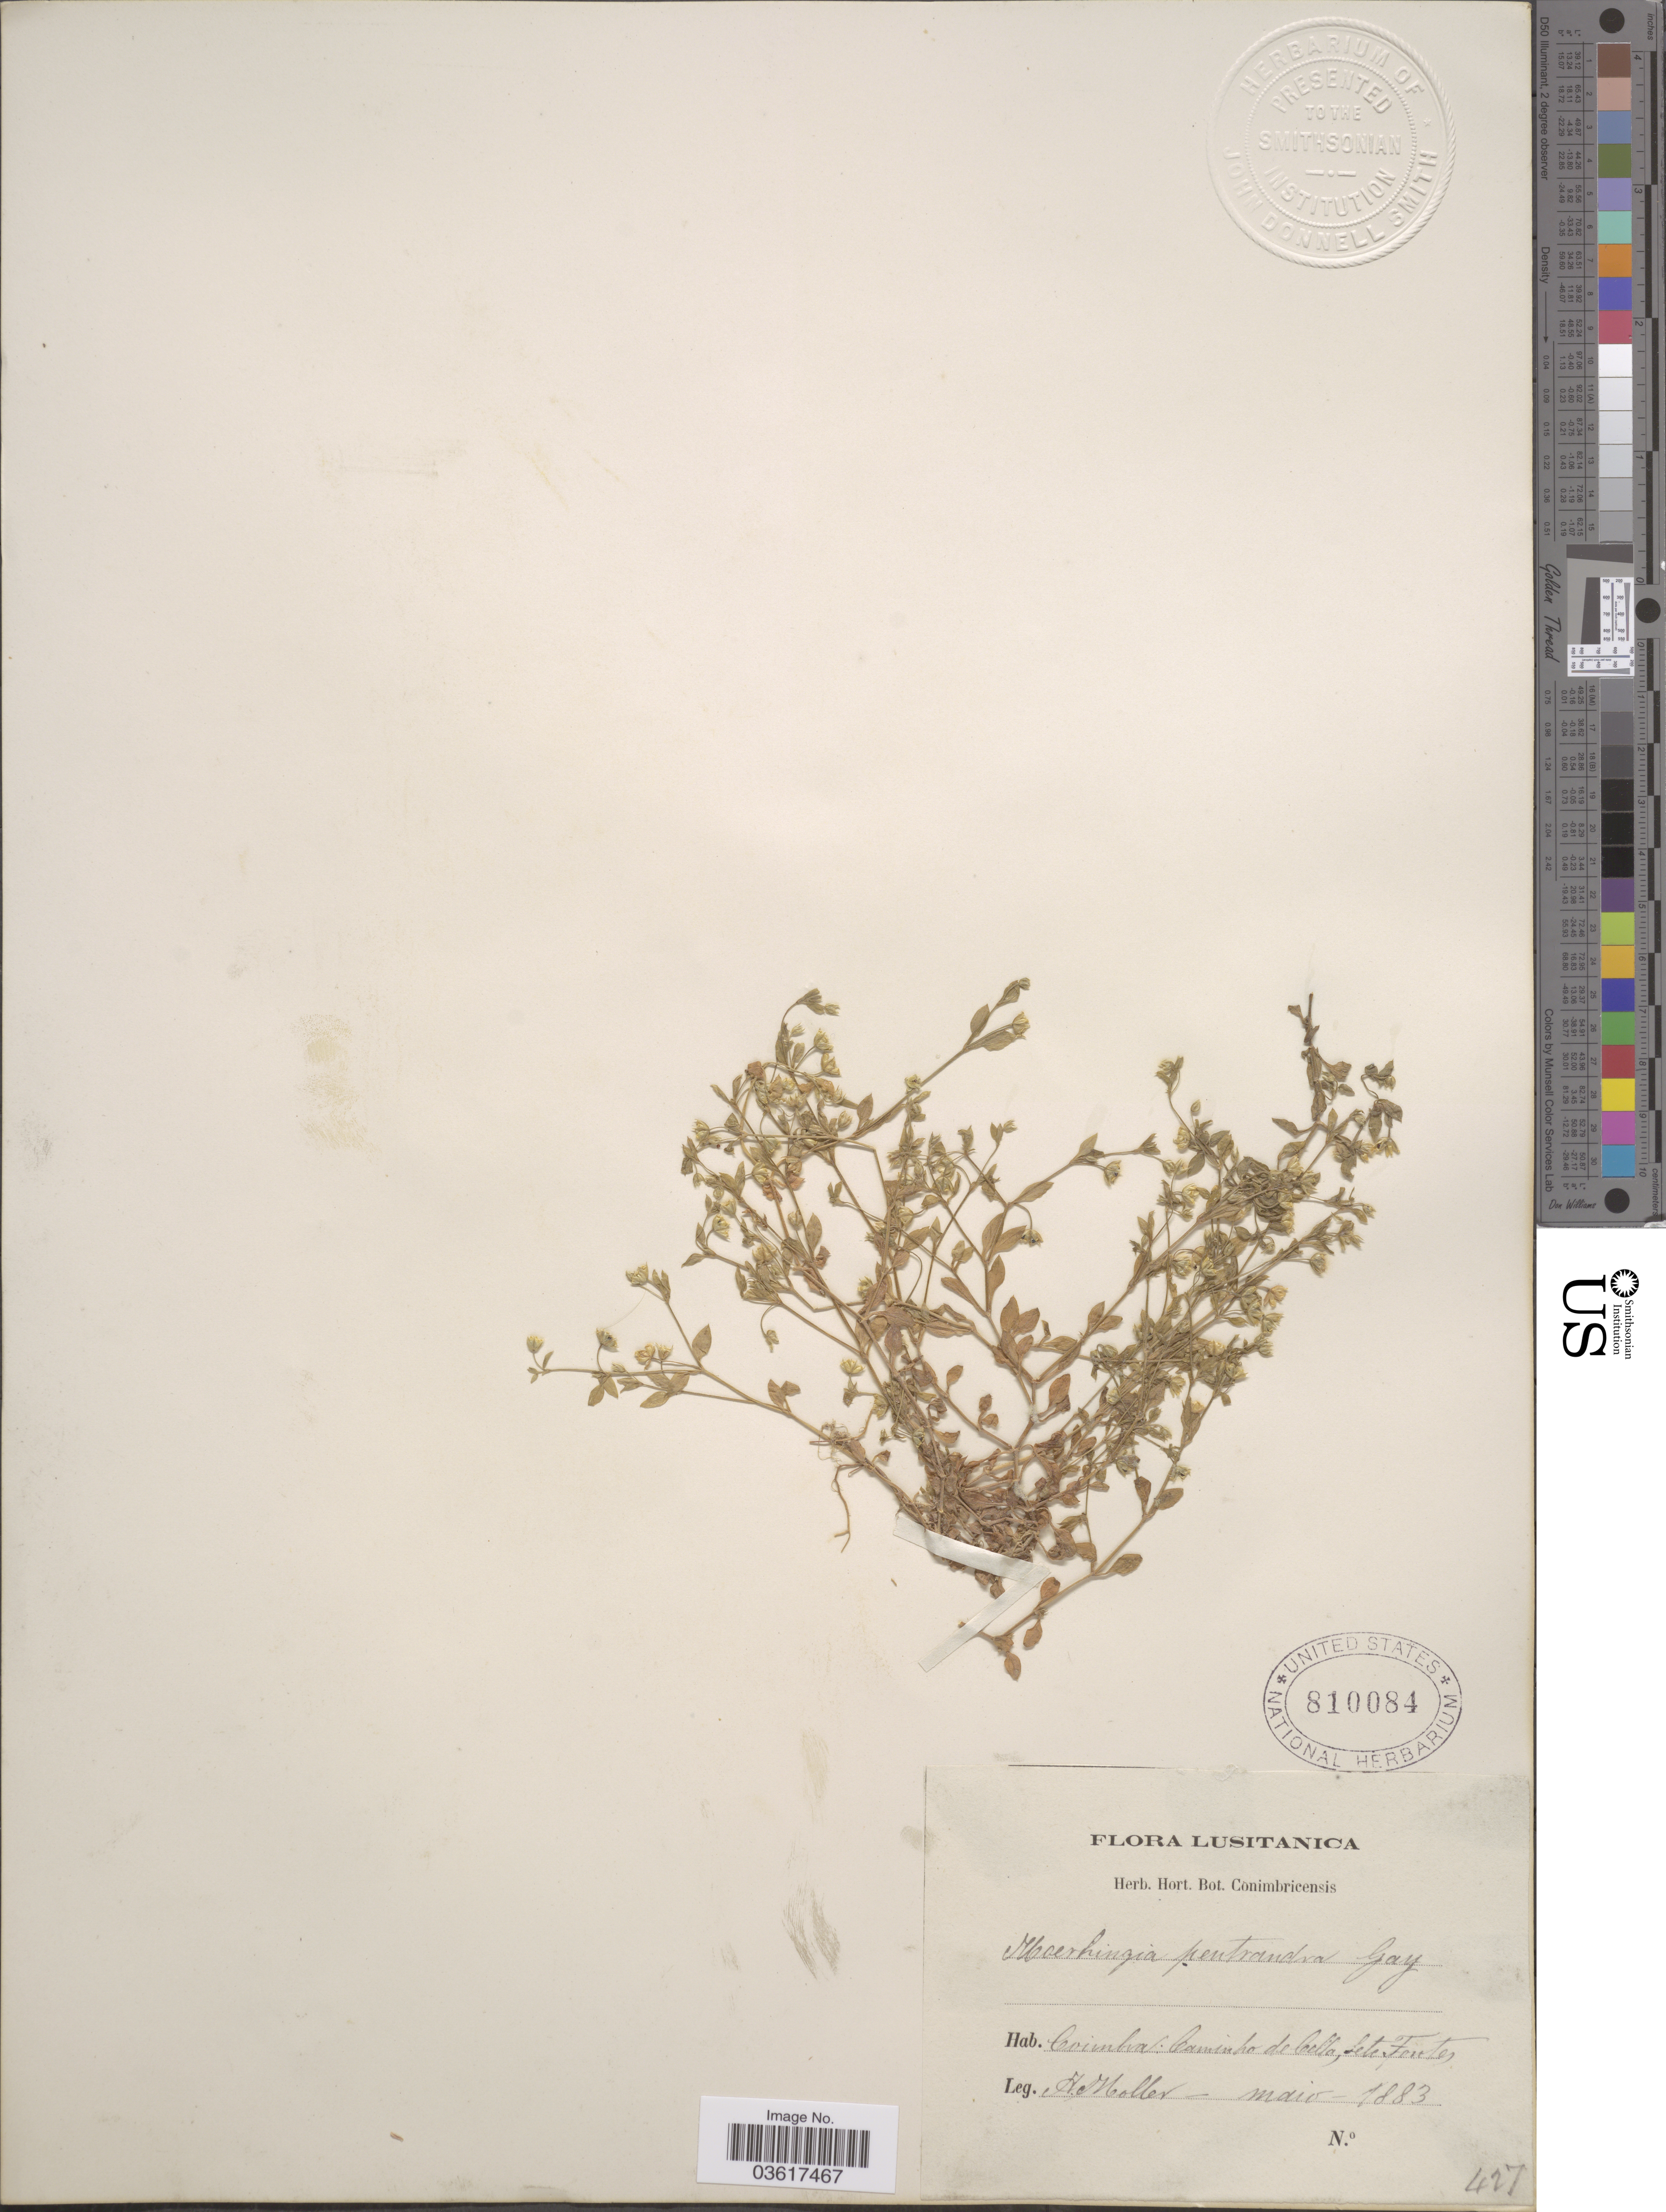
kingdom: Plantae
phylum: Tracheophyta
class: Magnoliopsida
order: Caryophyllales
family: Caryophyllaceae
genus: Moehringia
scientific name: Moehringia pentandra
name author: J. Gay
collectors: A. Moller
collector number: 427?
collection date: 1883-05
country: Portugal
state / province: Coimbra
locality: Lusitanica. Coimbra: Caminho de Cella, sete [interpreted] Routes [interpreted].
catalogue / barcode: US 810084